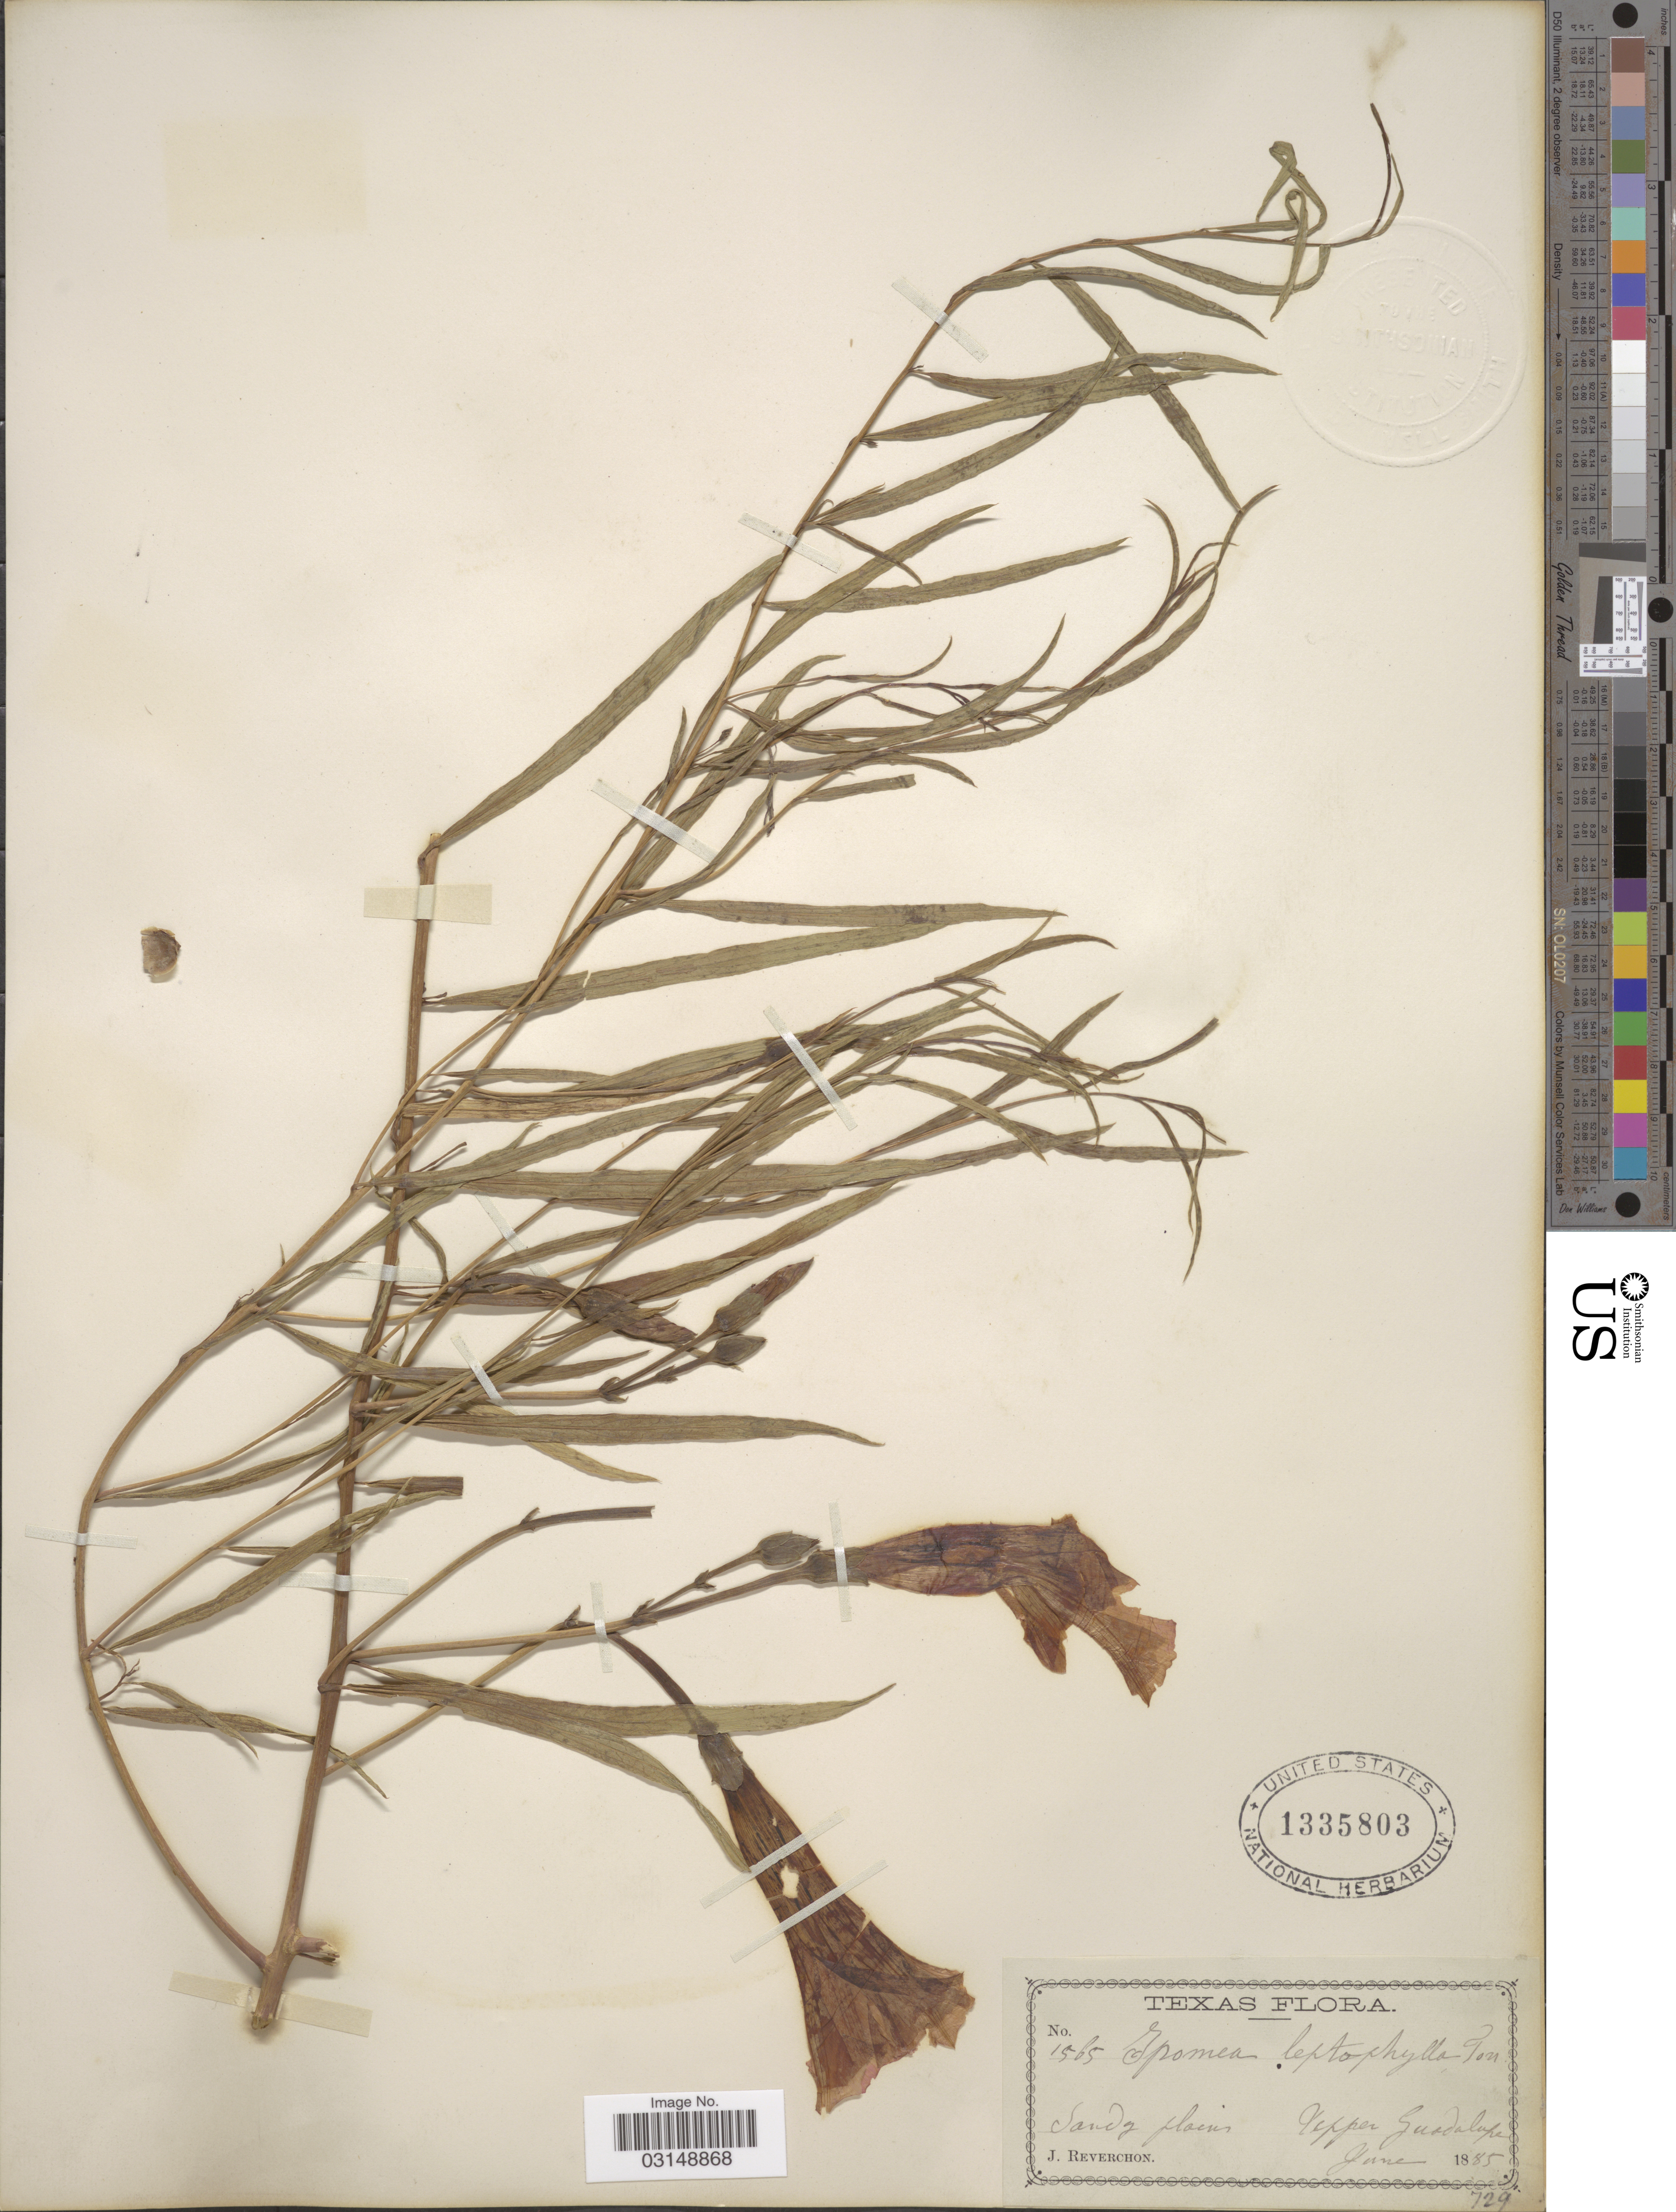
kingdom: Plantae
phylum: Tracheophyta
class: Magnoliopsida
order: Solanales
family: Convolvulaceae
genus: Ipomoea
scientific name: Ipomoea leptophylla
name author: Torr.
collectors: J. Reverchon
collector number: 1565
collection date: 1885-06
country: United States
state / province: Texas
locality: Upper Guadalupe.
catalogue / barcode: US 1335803